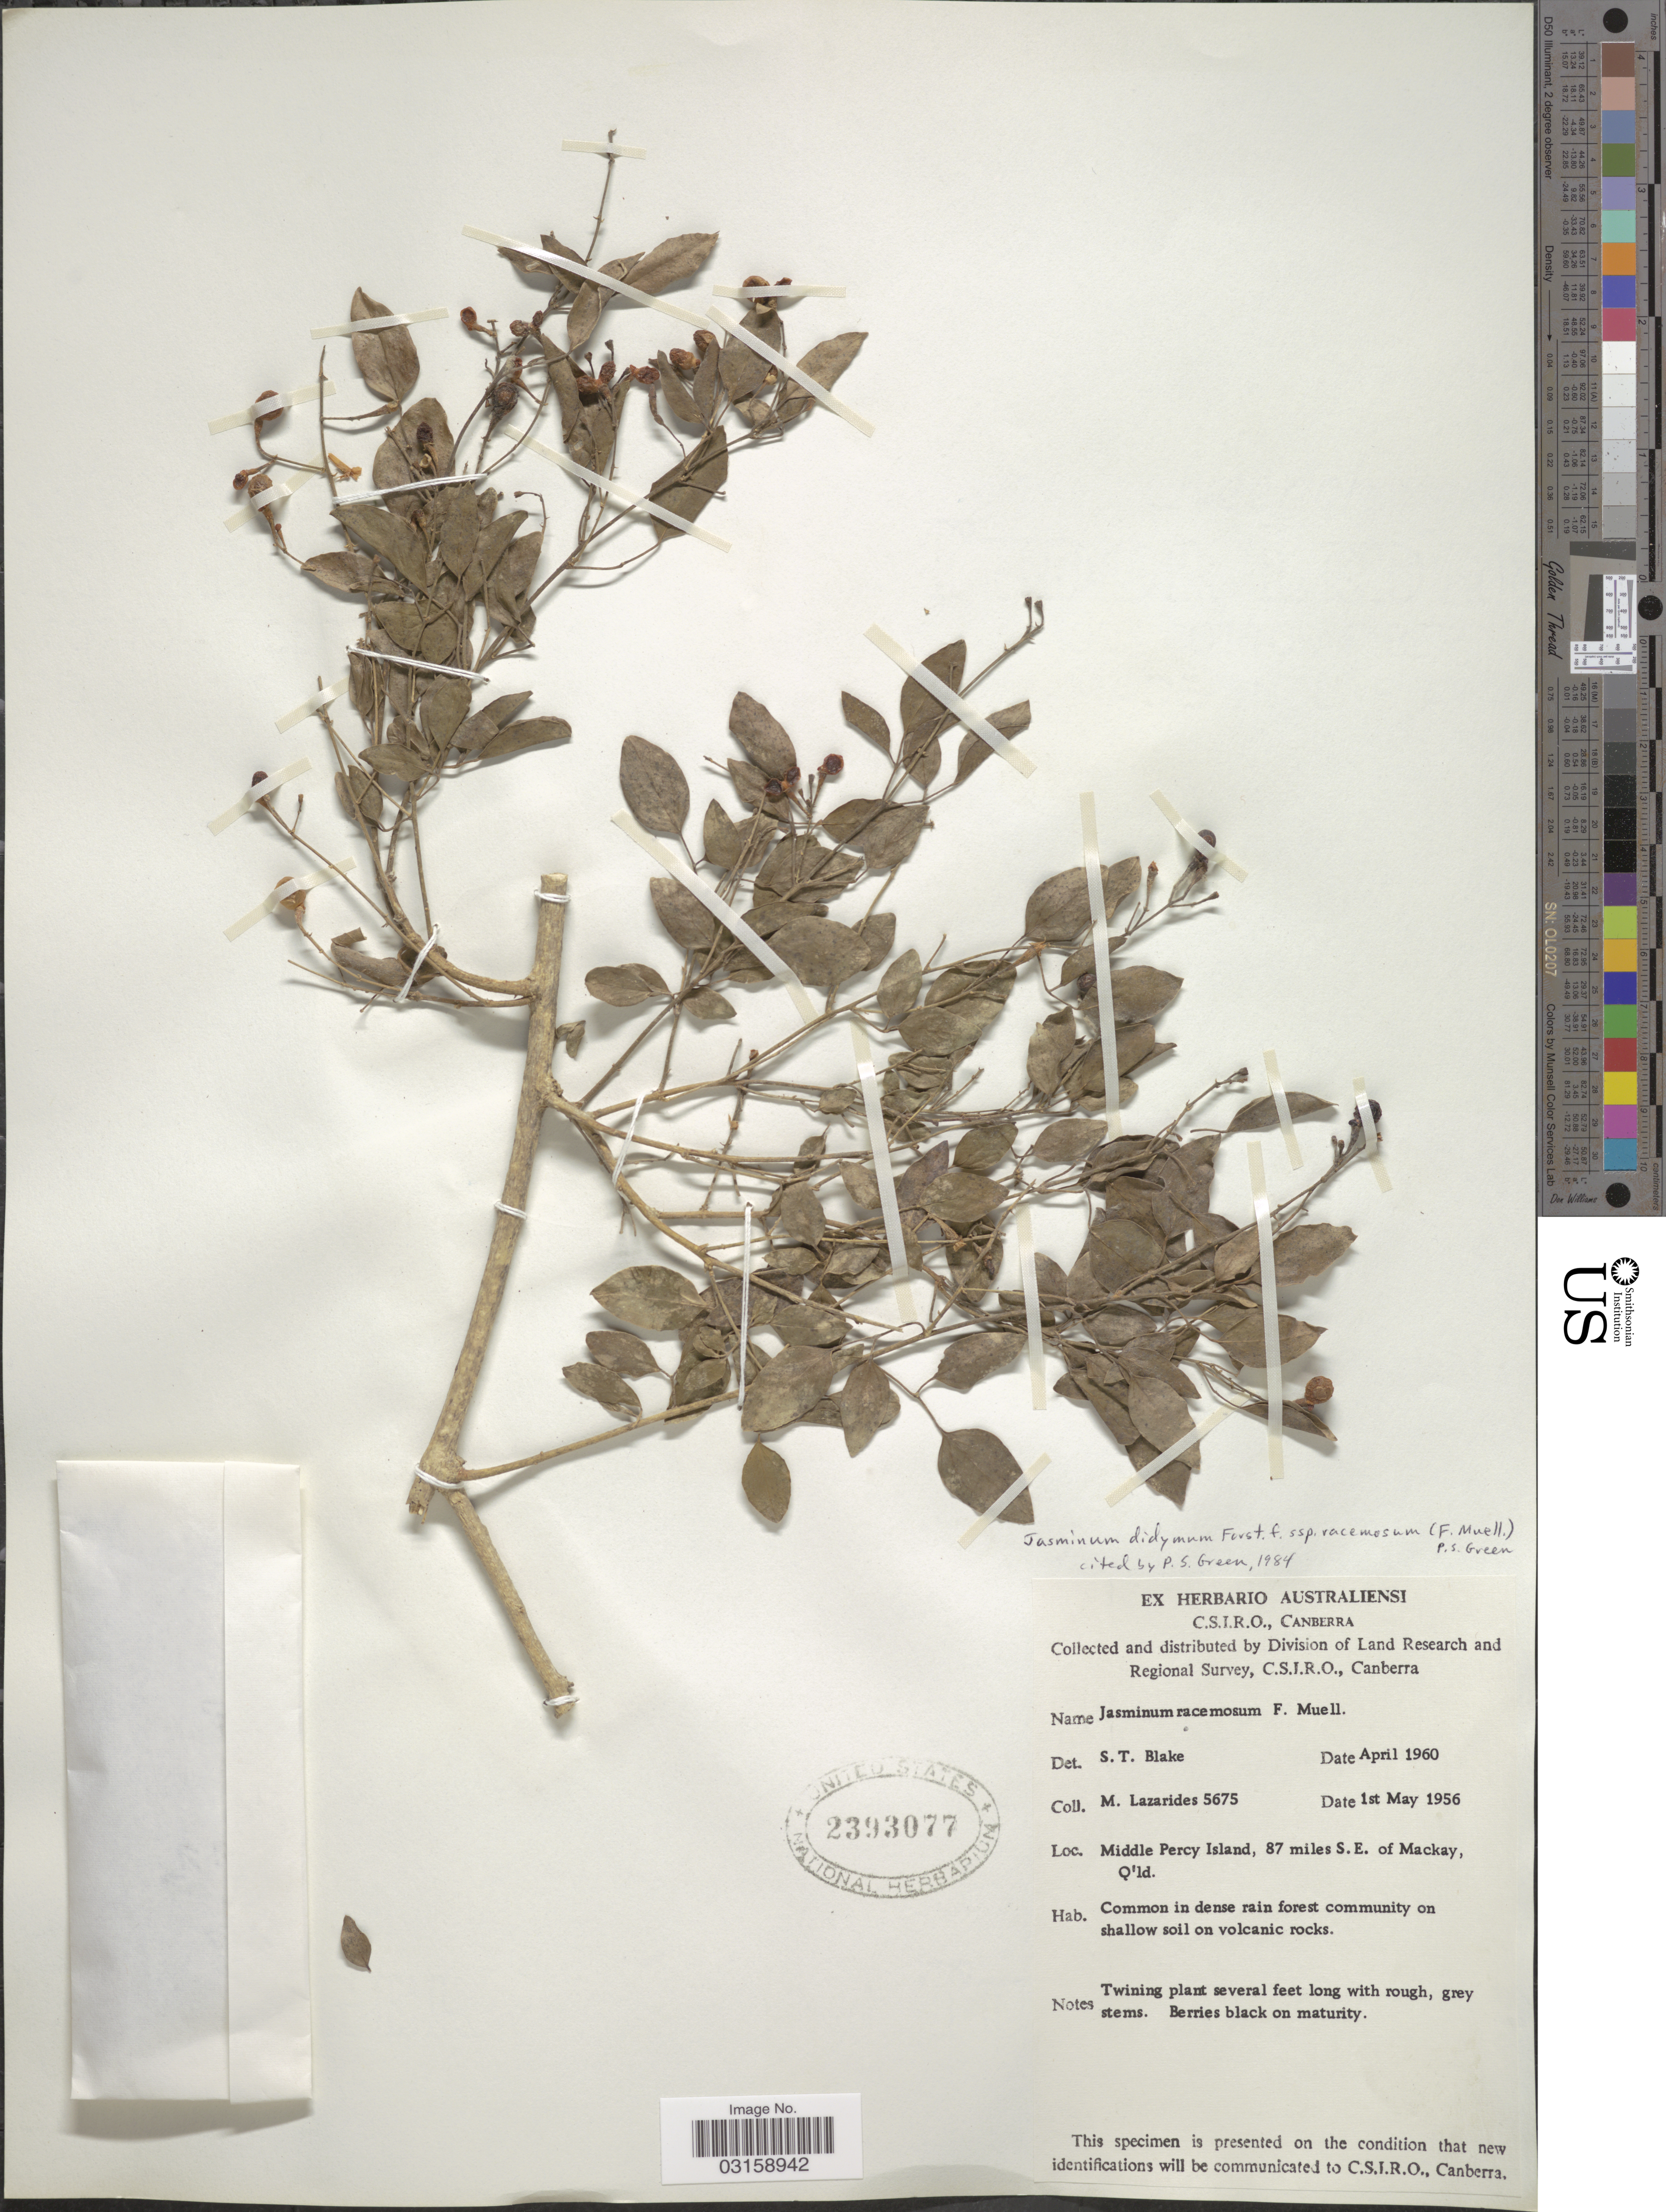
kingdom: Plantae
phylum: Tracheophyta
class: Magnoliopsida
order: Lamiales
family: Oleaceae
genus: Jasminum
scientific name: Jasminum didymum subsp. racemosum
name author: (F. Muell.) P.S. Green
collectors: M. Lazarides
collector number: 5675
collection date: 1956-05-01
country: Australia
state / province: Queensland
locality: Middle Percy Island, 87 miles S.E. of Mackay.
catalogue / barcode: US 2393077